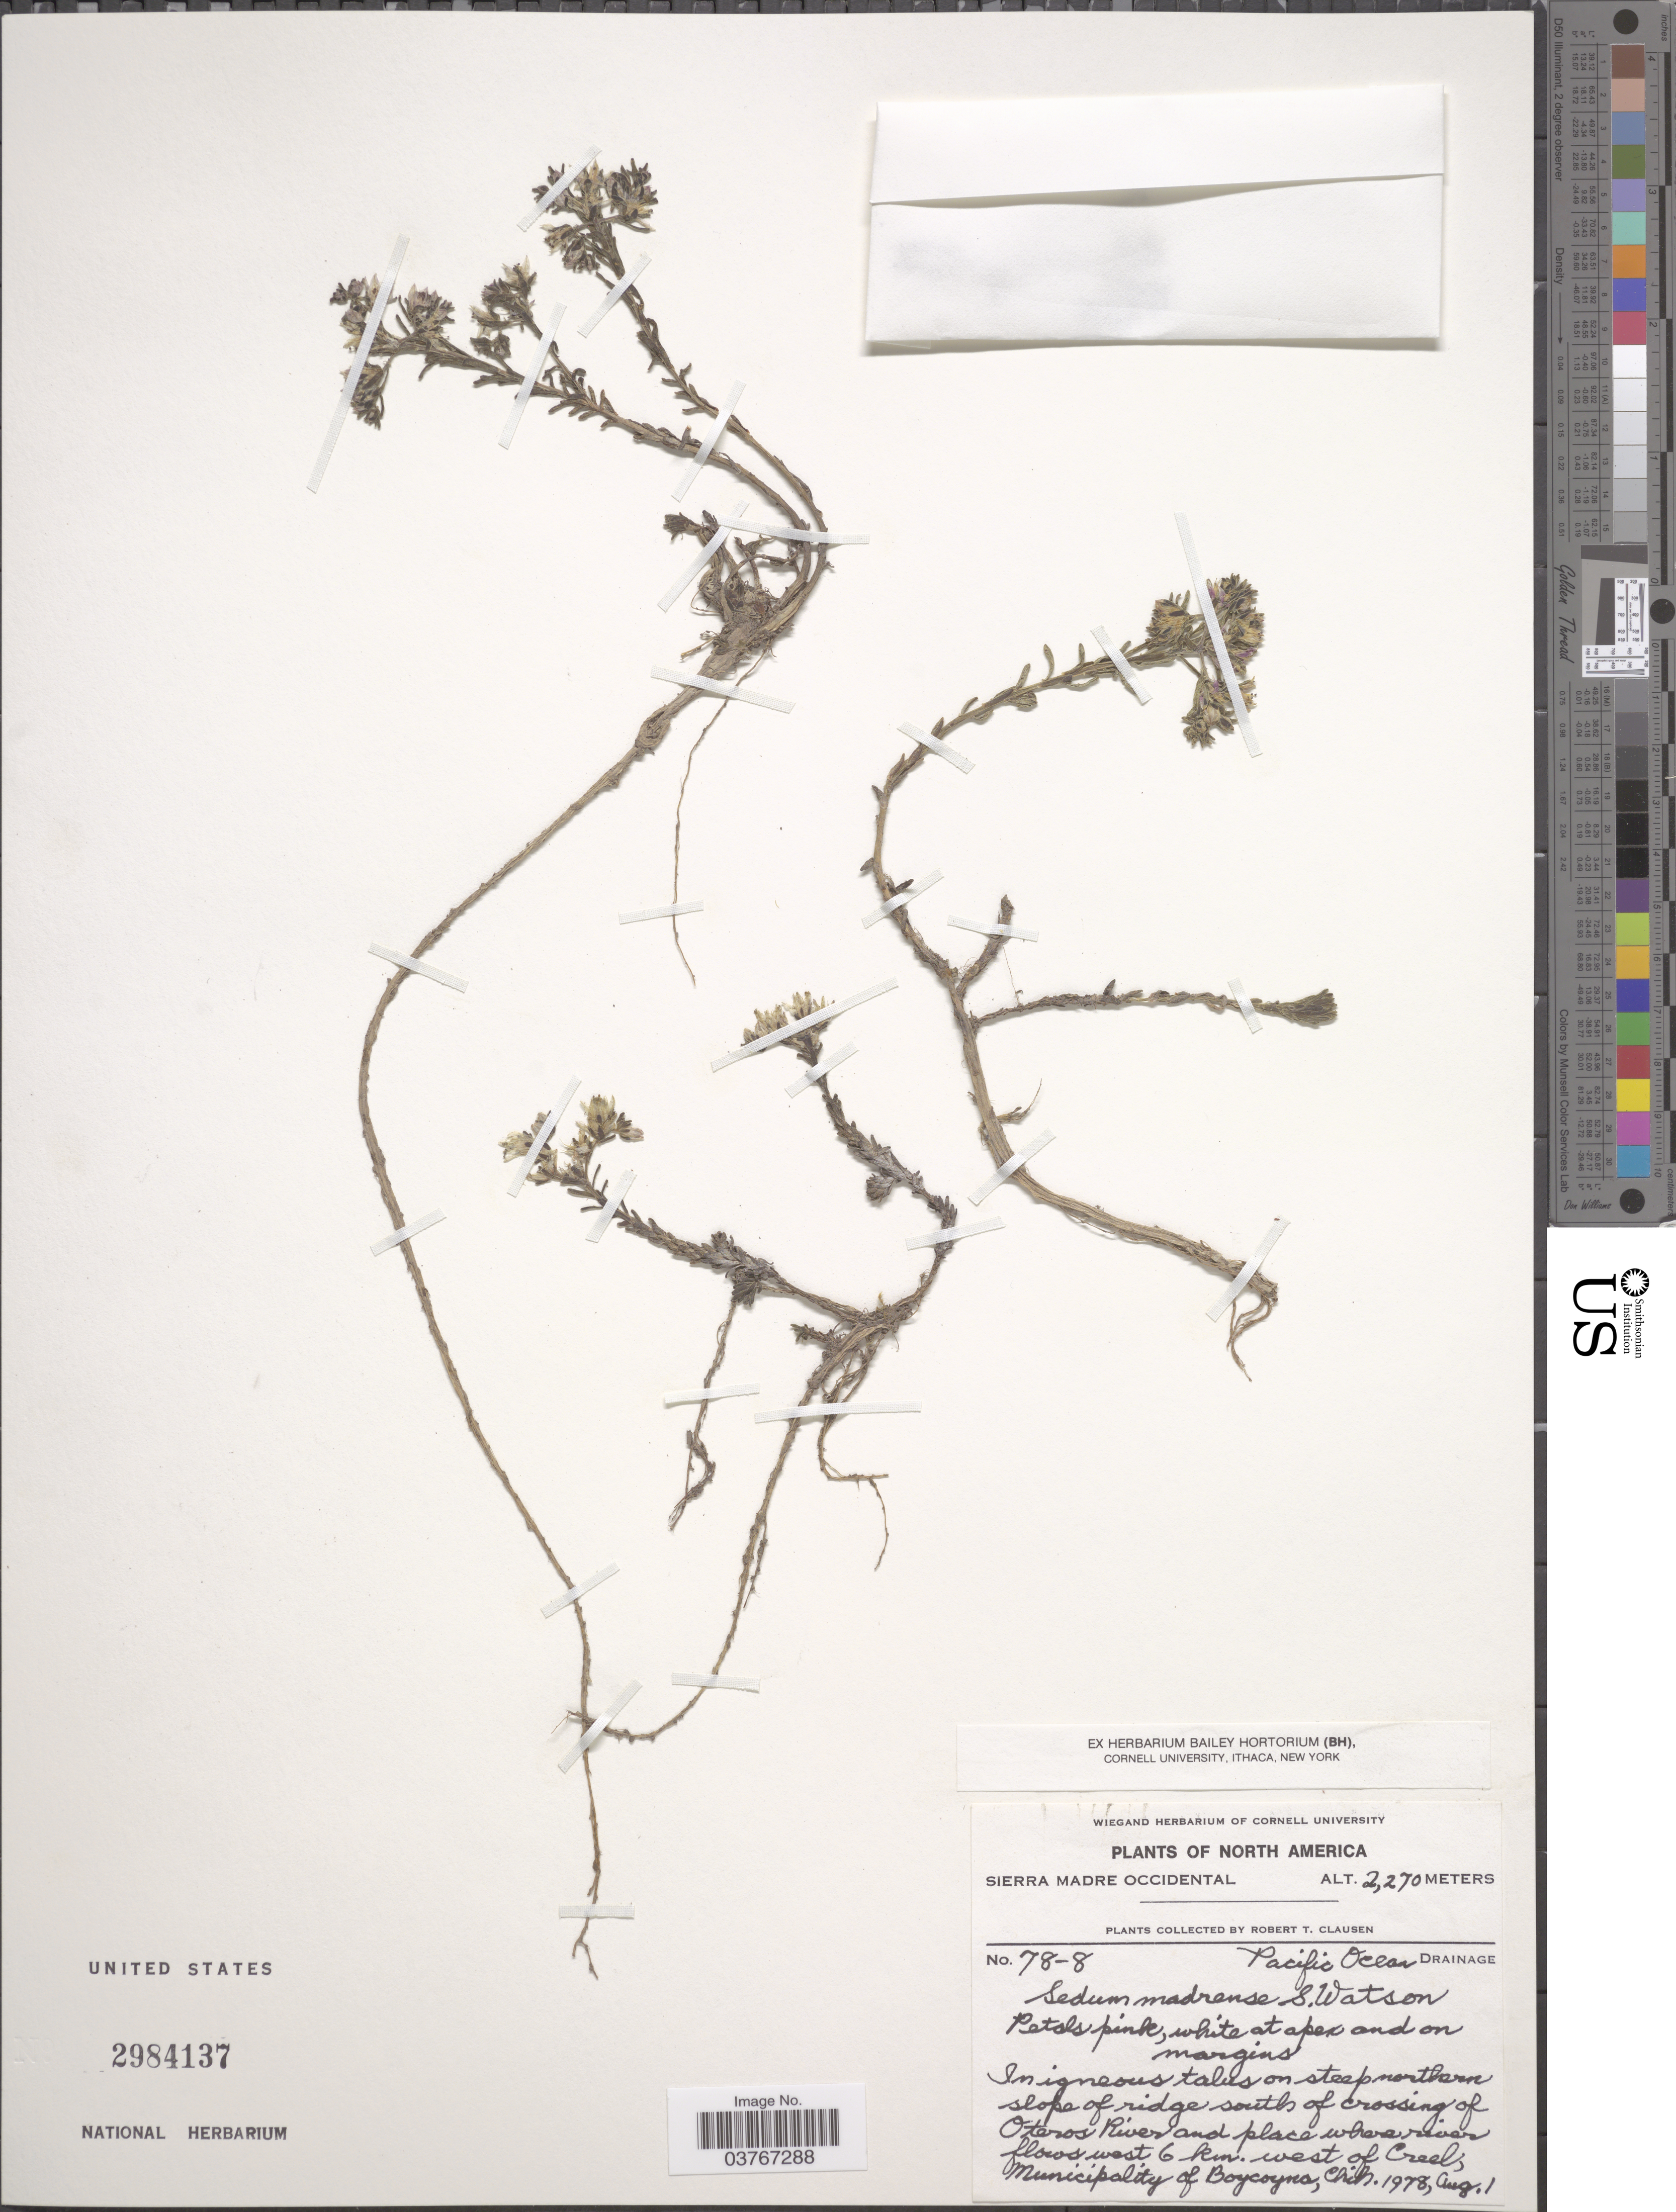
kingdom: Plantae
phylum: Tracheophyta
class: Magnoliopsida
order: Saxifragales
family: Crassulaceae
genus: Sedum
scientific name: Sedum madrense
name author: S. Watson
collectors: R. T. Clausen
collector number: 78-8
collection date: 1978-08-01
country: Mexico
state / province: Chihuahua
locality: North America. Sierra Madre Occidental. Pacific Ocean Drainage. On steep northern slope of ridge south of crossing of Oteros River and place where river flows west 6 km. west of Creek, Municipality of Boycoyna.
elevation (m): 2270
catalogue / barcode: US 2984137